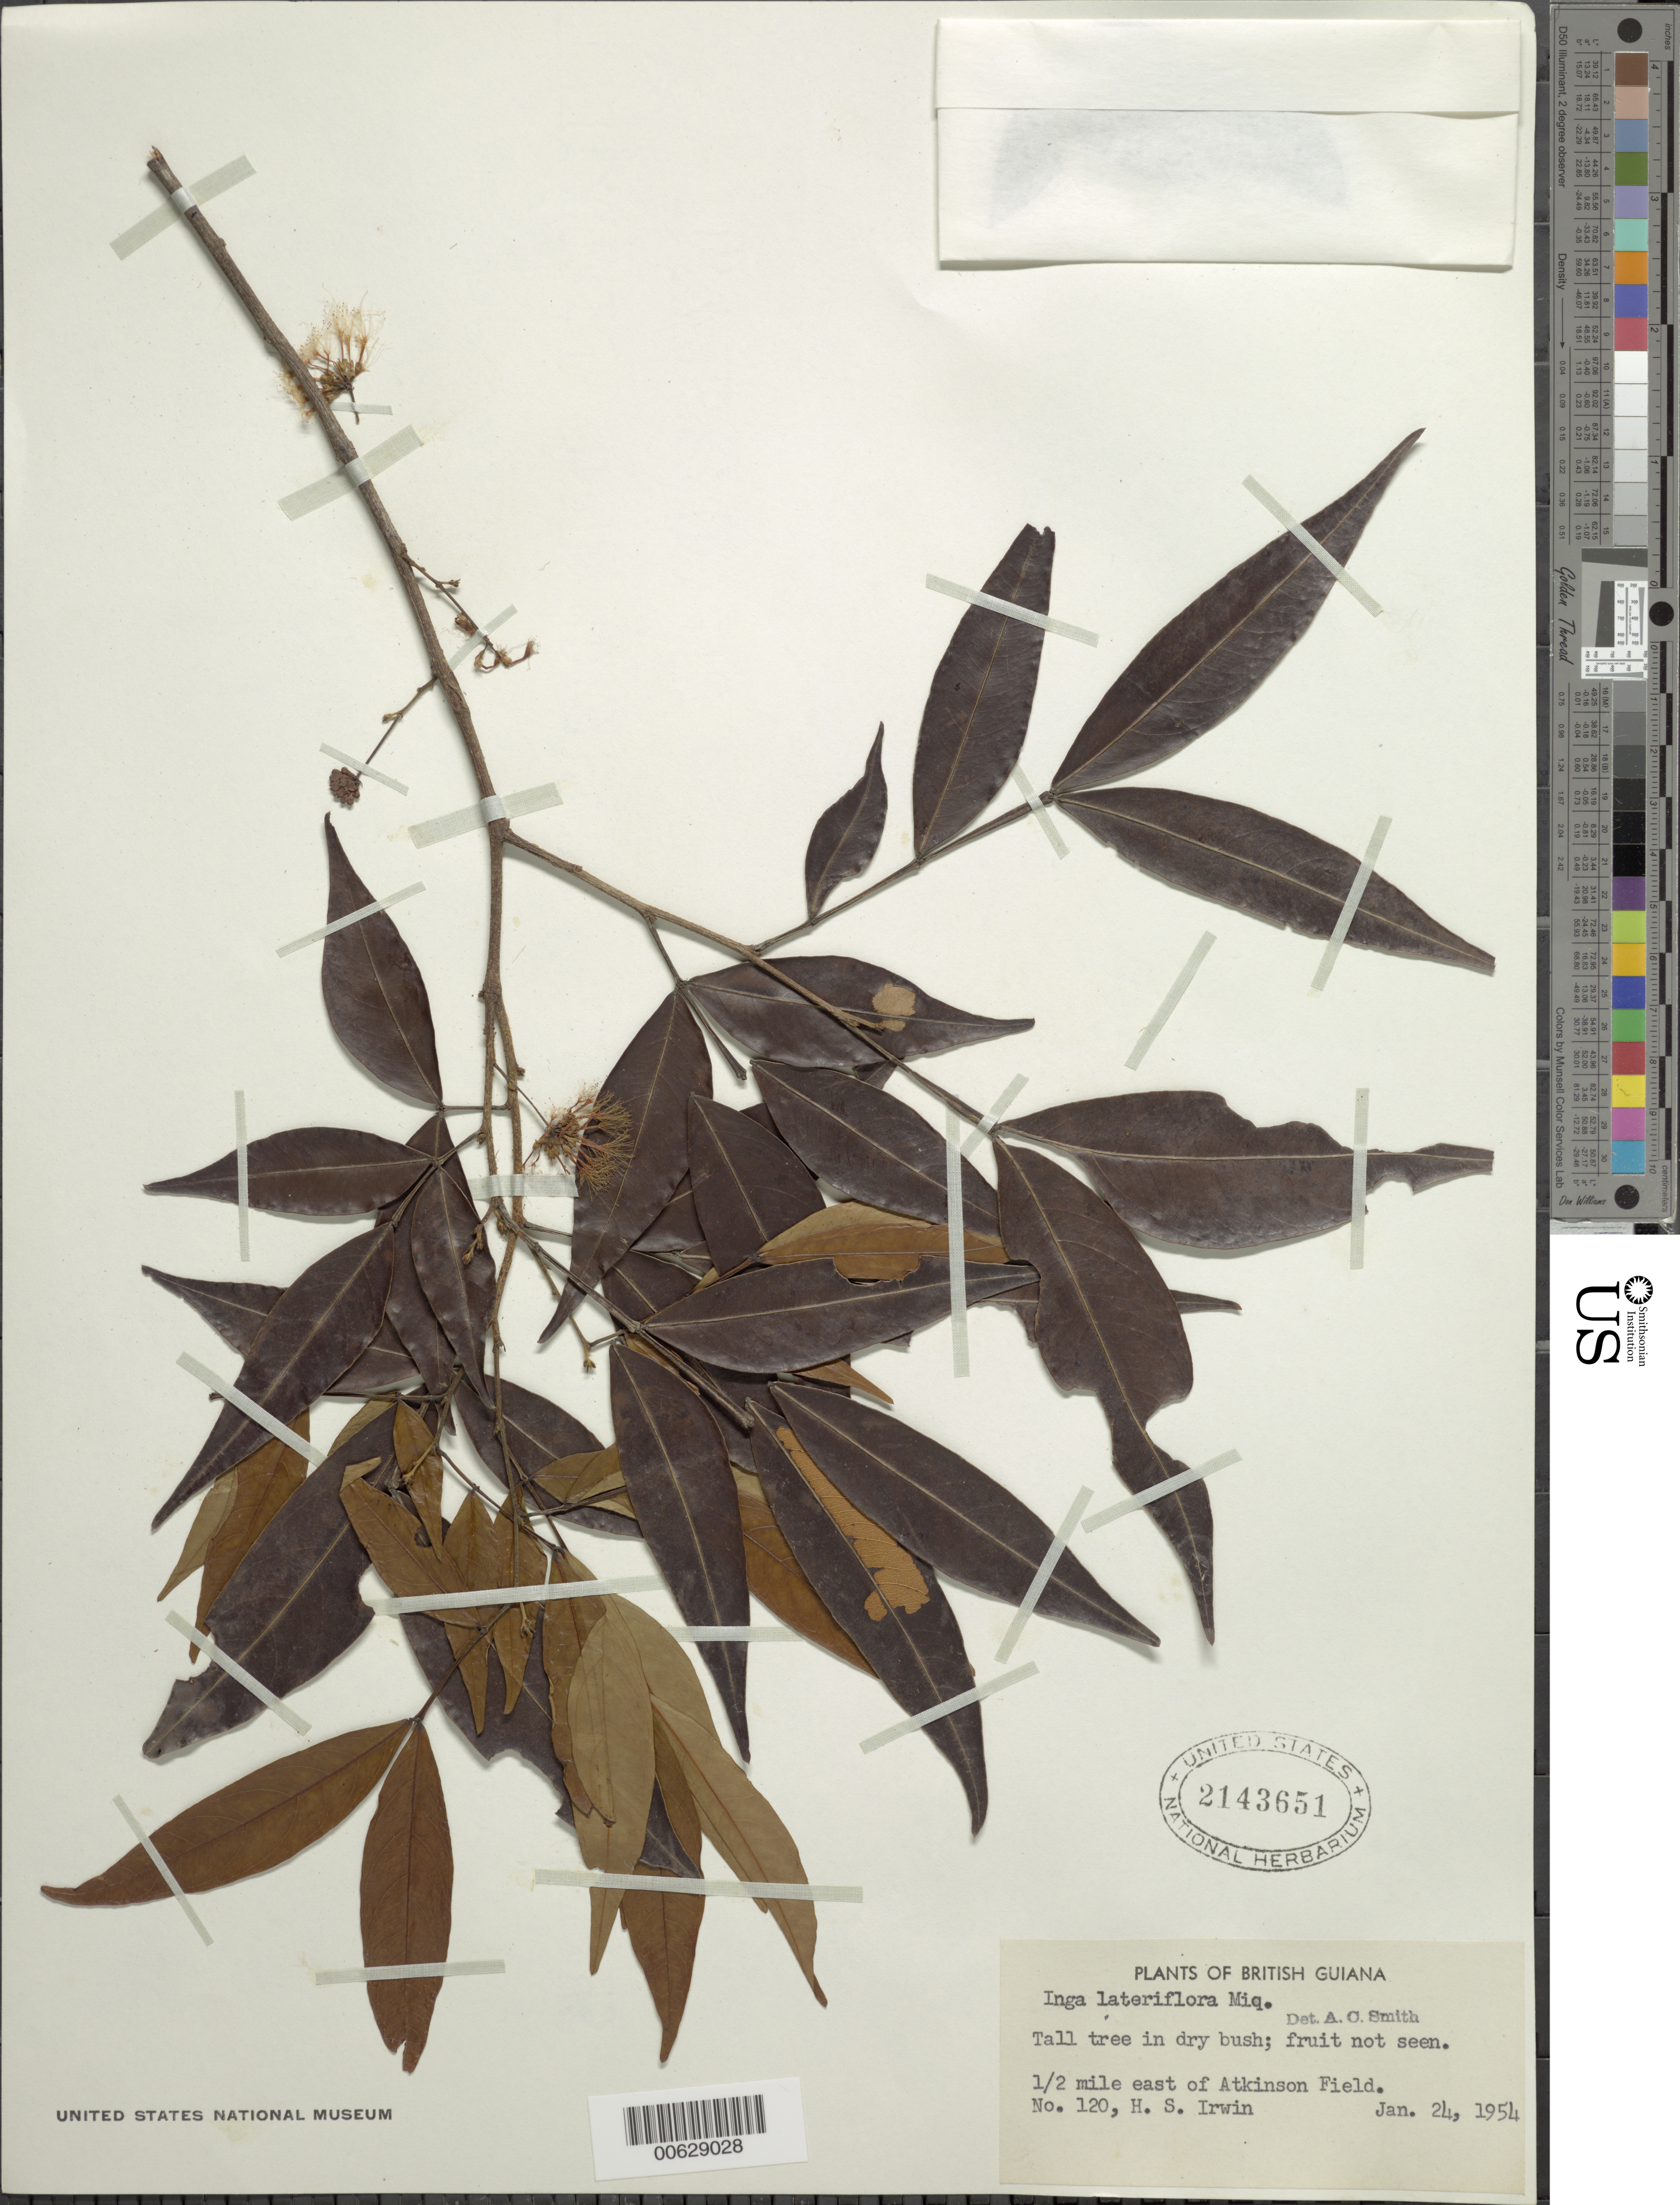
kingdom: Plantae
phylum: Tracheophyta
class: Magnoliopsida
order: Fabales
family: Fabaceae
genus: Inga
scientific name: Inga lateriflora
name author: Miq.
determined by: Smith, A. C.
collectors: H. Irwin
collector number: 120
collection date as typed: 24-Jan-54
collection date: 1954-01-24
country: Guyana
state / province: Demerara-Mahaica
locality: Atkinson Field, 0.5 mi. E of. Near Mahaica savnna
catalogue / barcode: US 2143651